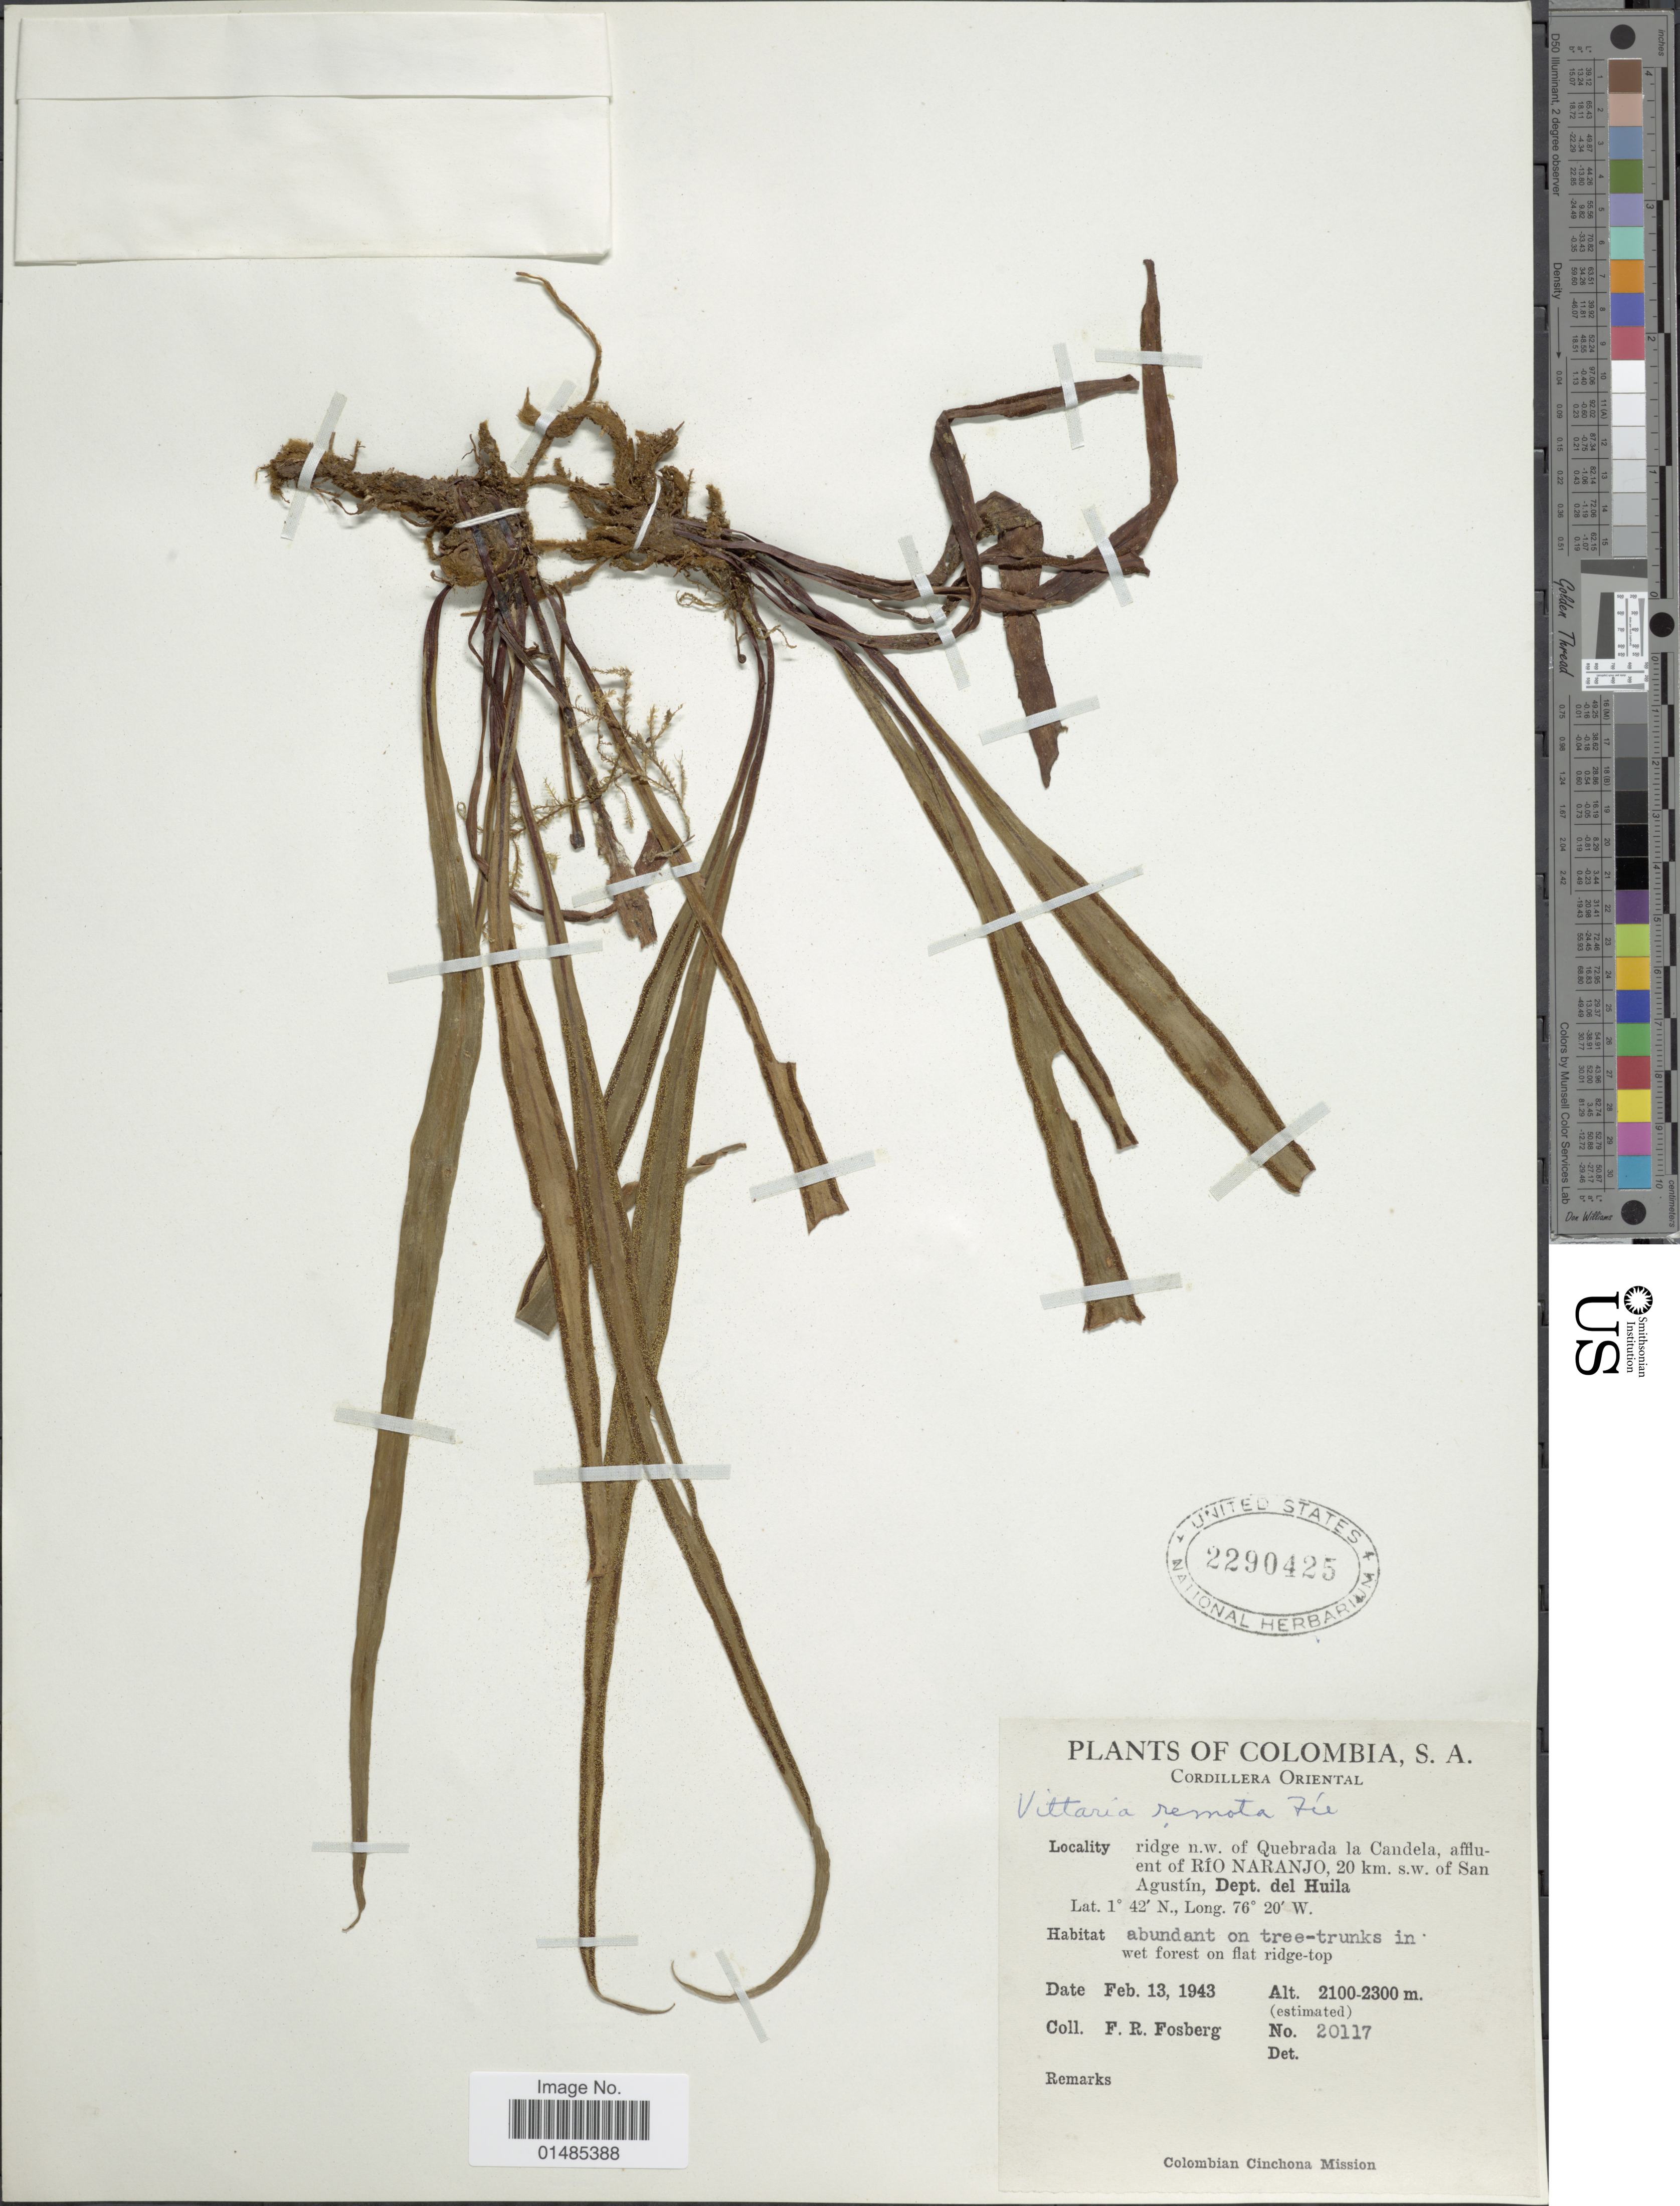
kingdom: Plantae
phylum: Tracheophyta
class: Polypodiopsida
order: Polypodiales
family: Pteridaceae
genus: Radiovittaria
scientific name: Radiovittaria remota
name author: (Fée) E.H. Crane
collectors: F. R. Fosberg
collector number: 20117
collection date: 1943-02-13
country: Colombia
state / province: Huila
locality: Cordillera Oriental. Ridge n.w. of Quebrada la Candela, affluent of Río Naranjo, 20 km. s.w. of San Agustín.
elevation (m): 2100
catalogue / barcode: US 2290425